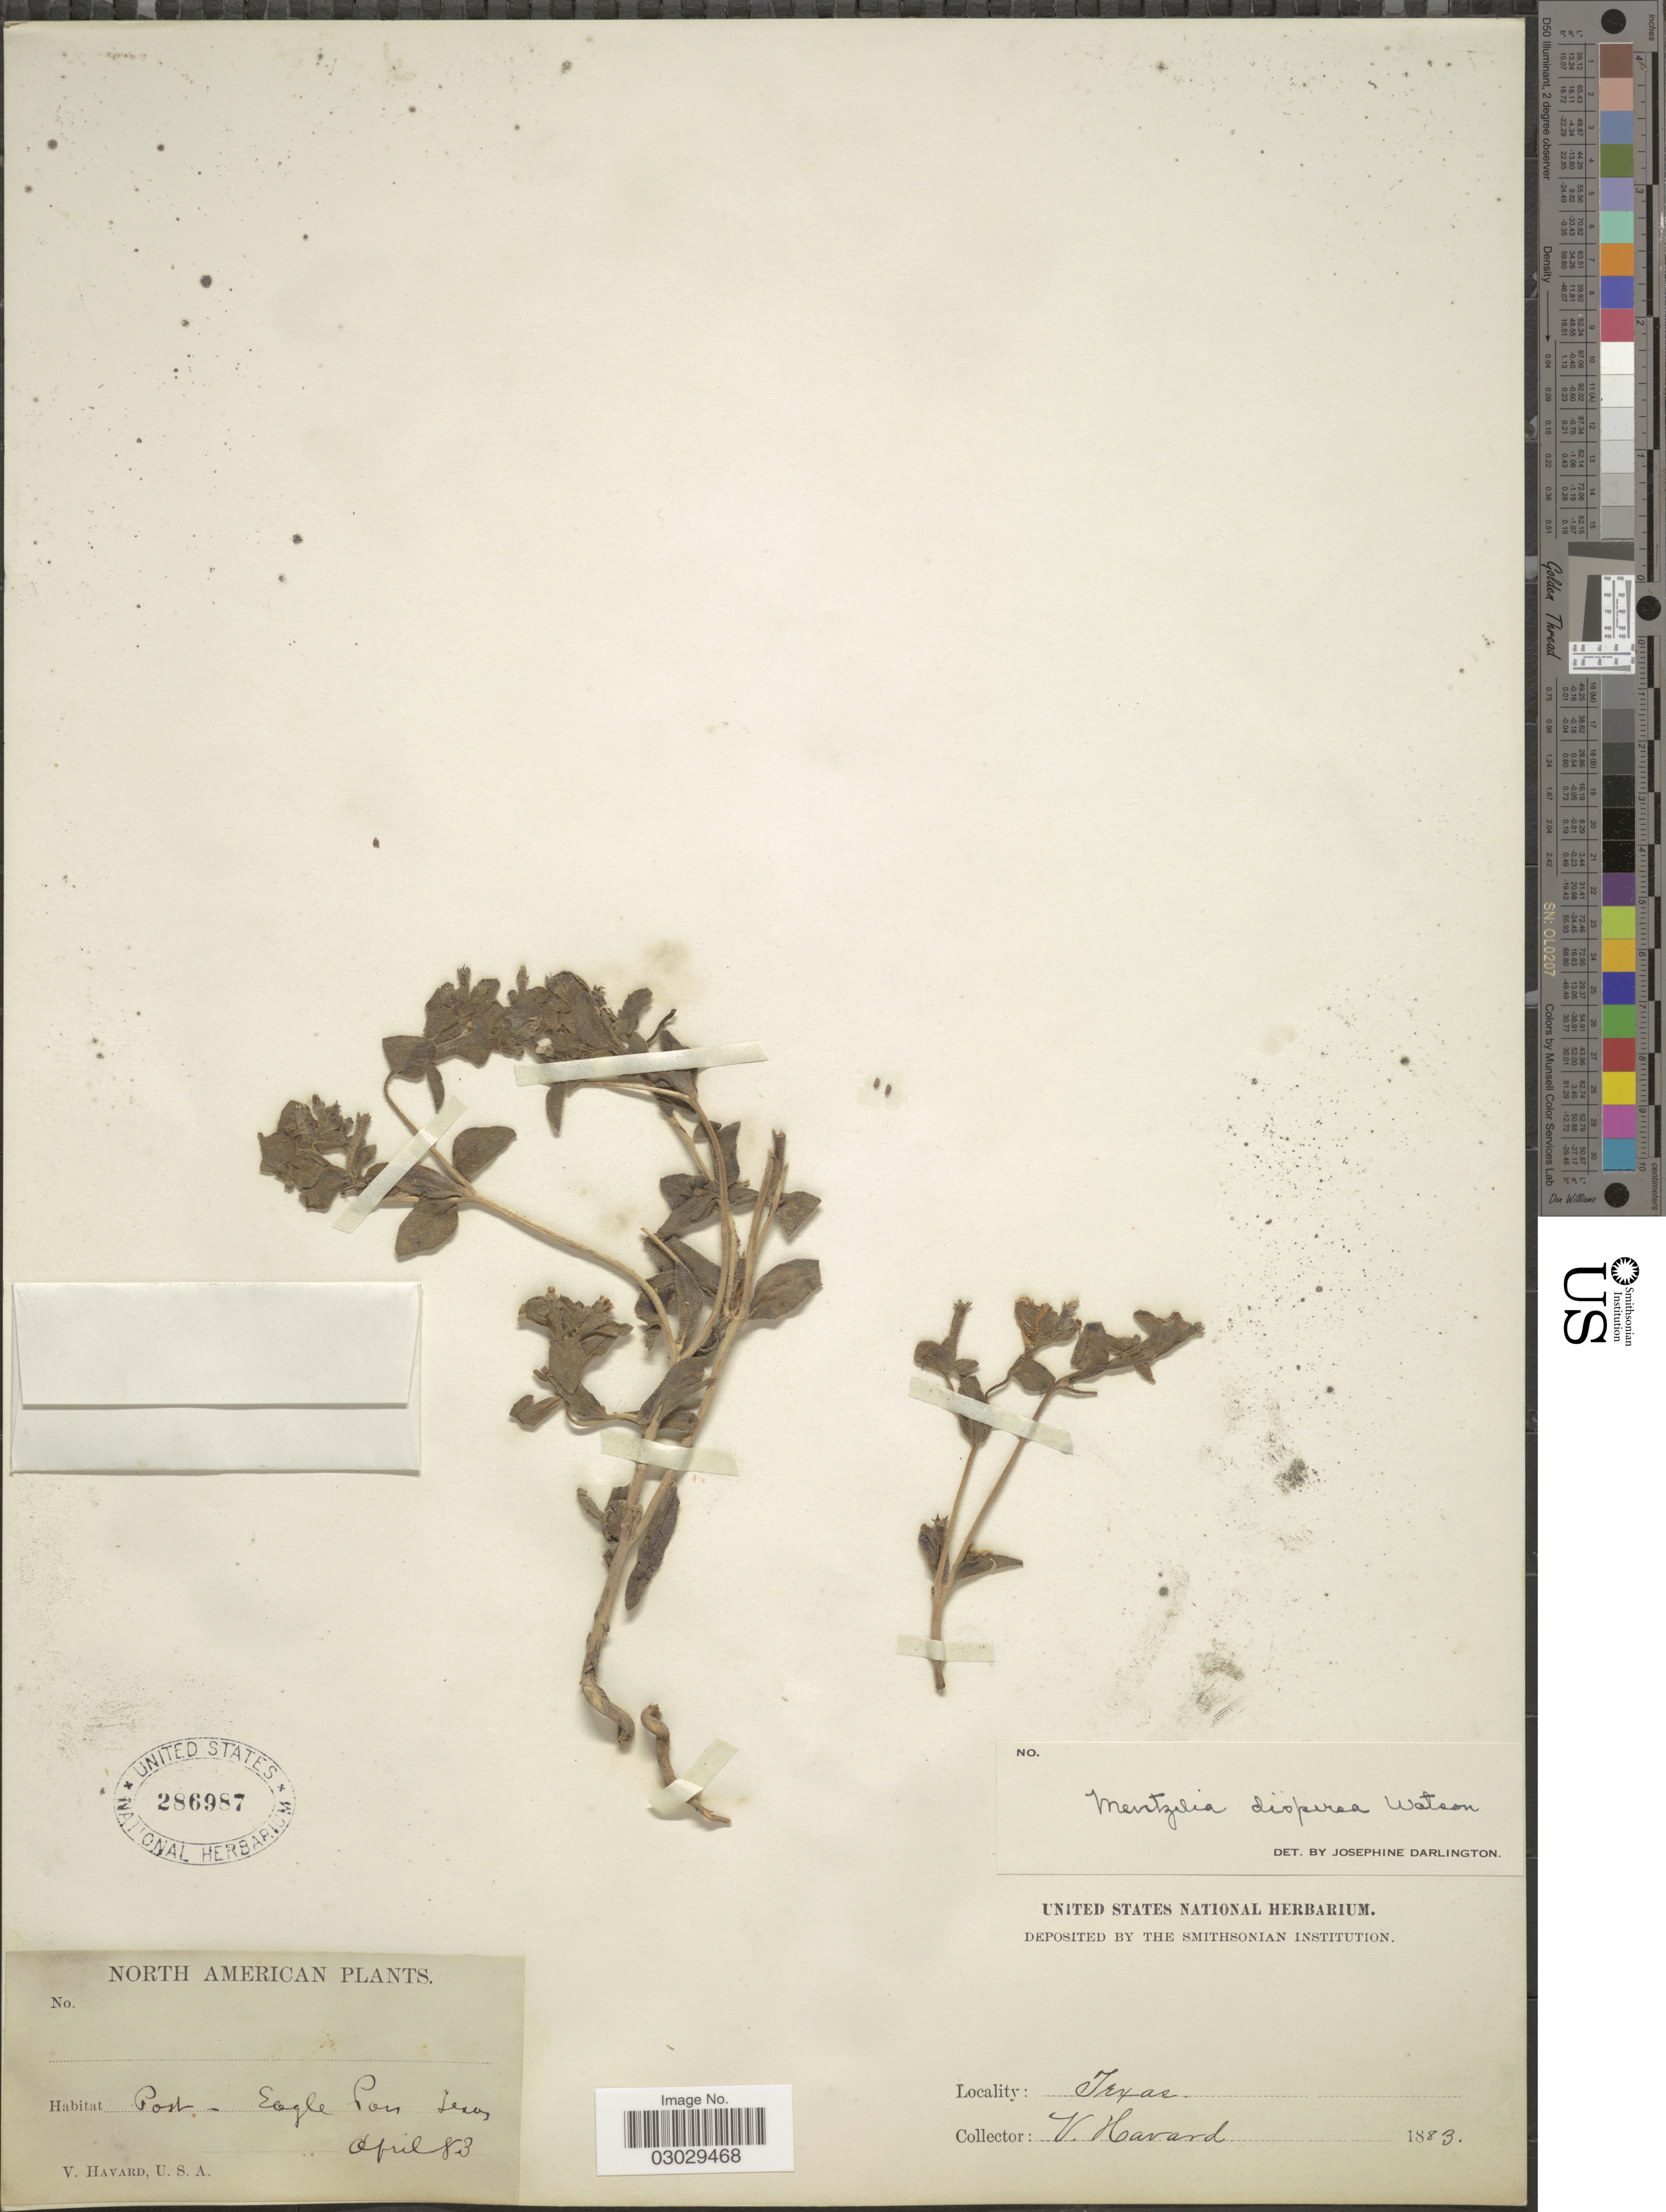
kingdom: Plantae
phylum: Tracheophyta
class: Magnoliopsida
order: Cornales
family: Loasaceae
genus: Mentzelia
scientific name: Mentzelia dispersa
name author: S. Watson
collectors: V. Havard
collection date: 1883-04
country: United States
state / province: Texas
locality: Post. Eagle Pass.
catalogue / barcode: US 286987